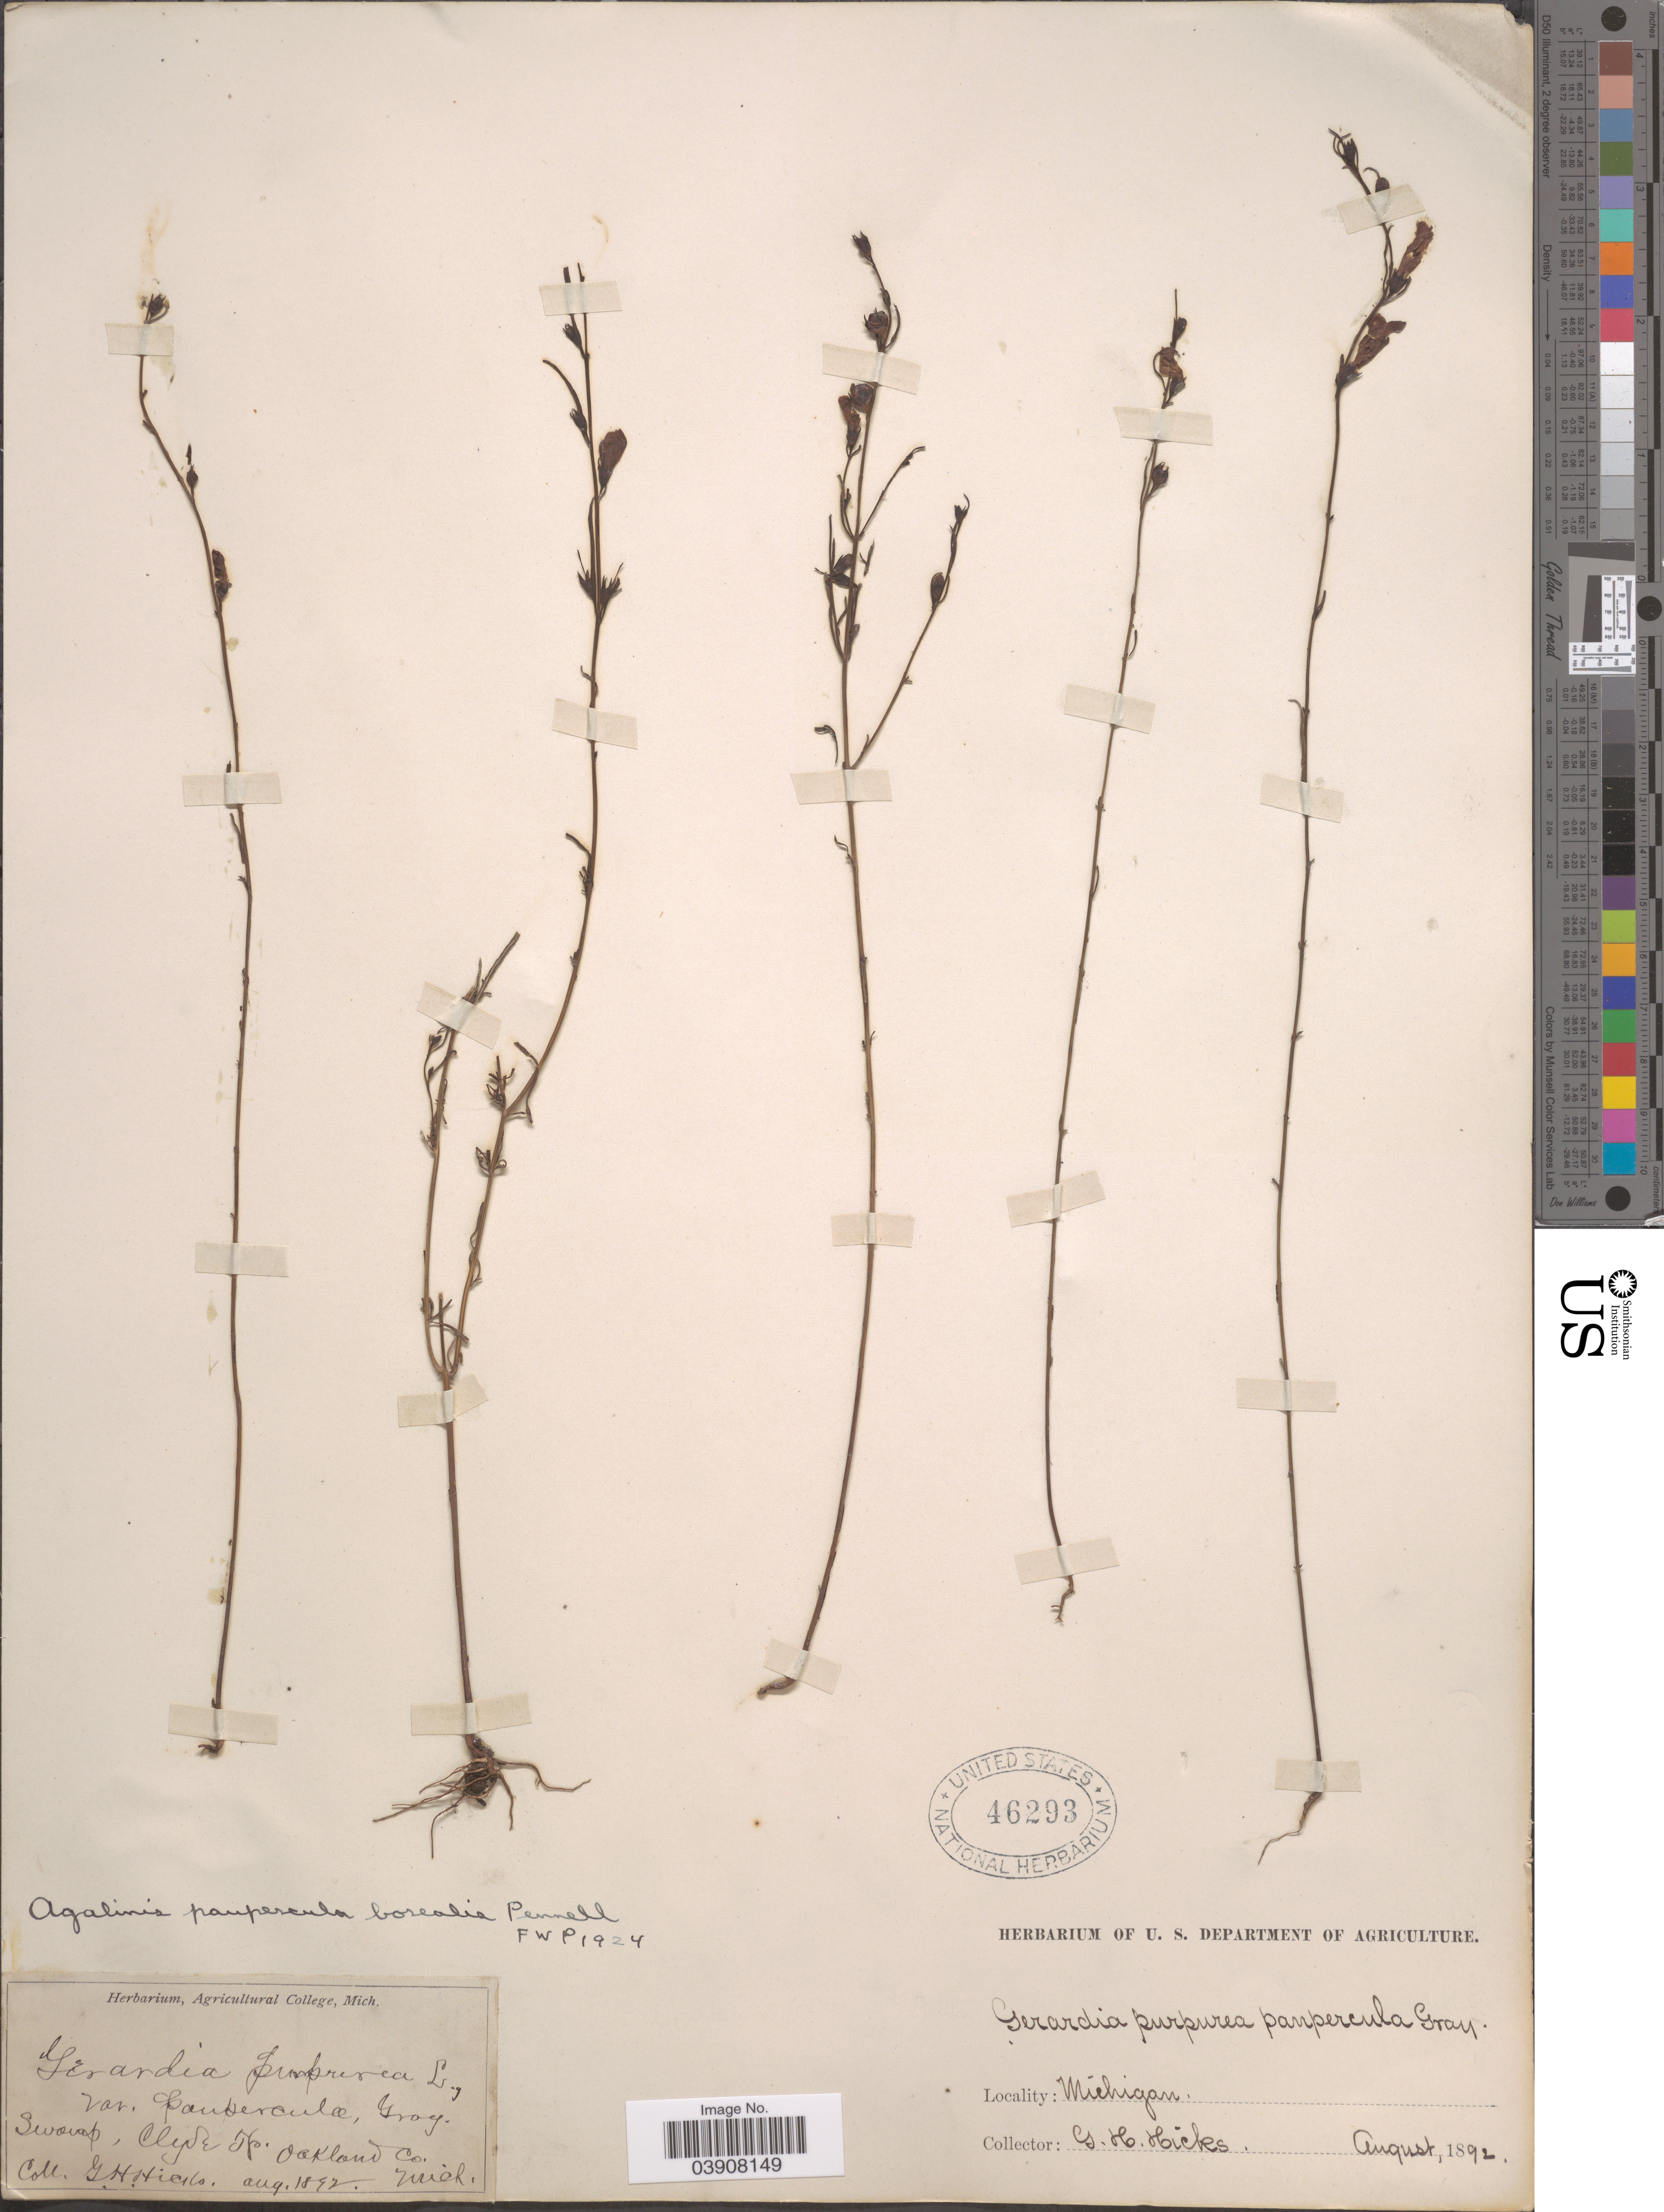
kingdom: Plantae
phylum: Tracheophyta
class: Magnoliopsida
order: Lamiales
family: Orobanchaceae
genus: Agalinis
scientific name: Agalinis paupercula var. borealis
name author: Pennell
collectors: G. Hicks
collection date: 1892-08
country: United States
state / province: Michigan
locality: Swamp, Clyde Tp. Oakland Co.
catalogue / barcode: US 46293